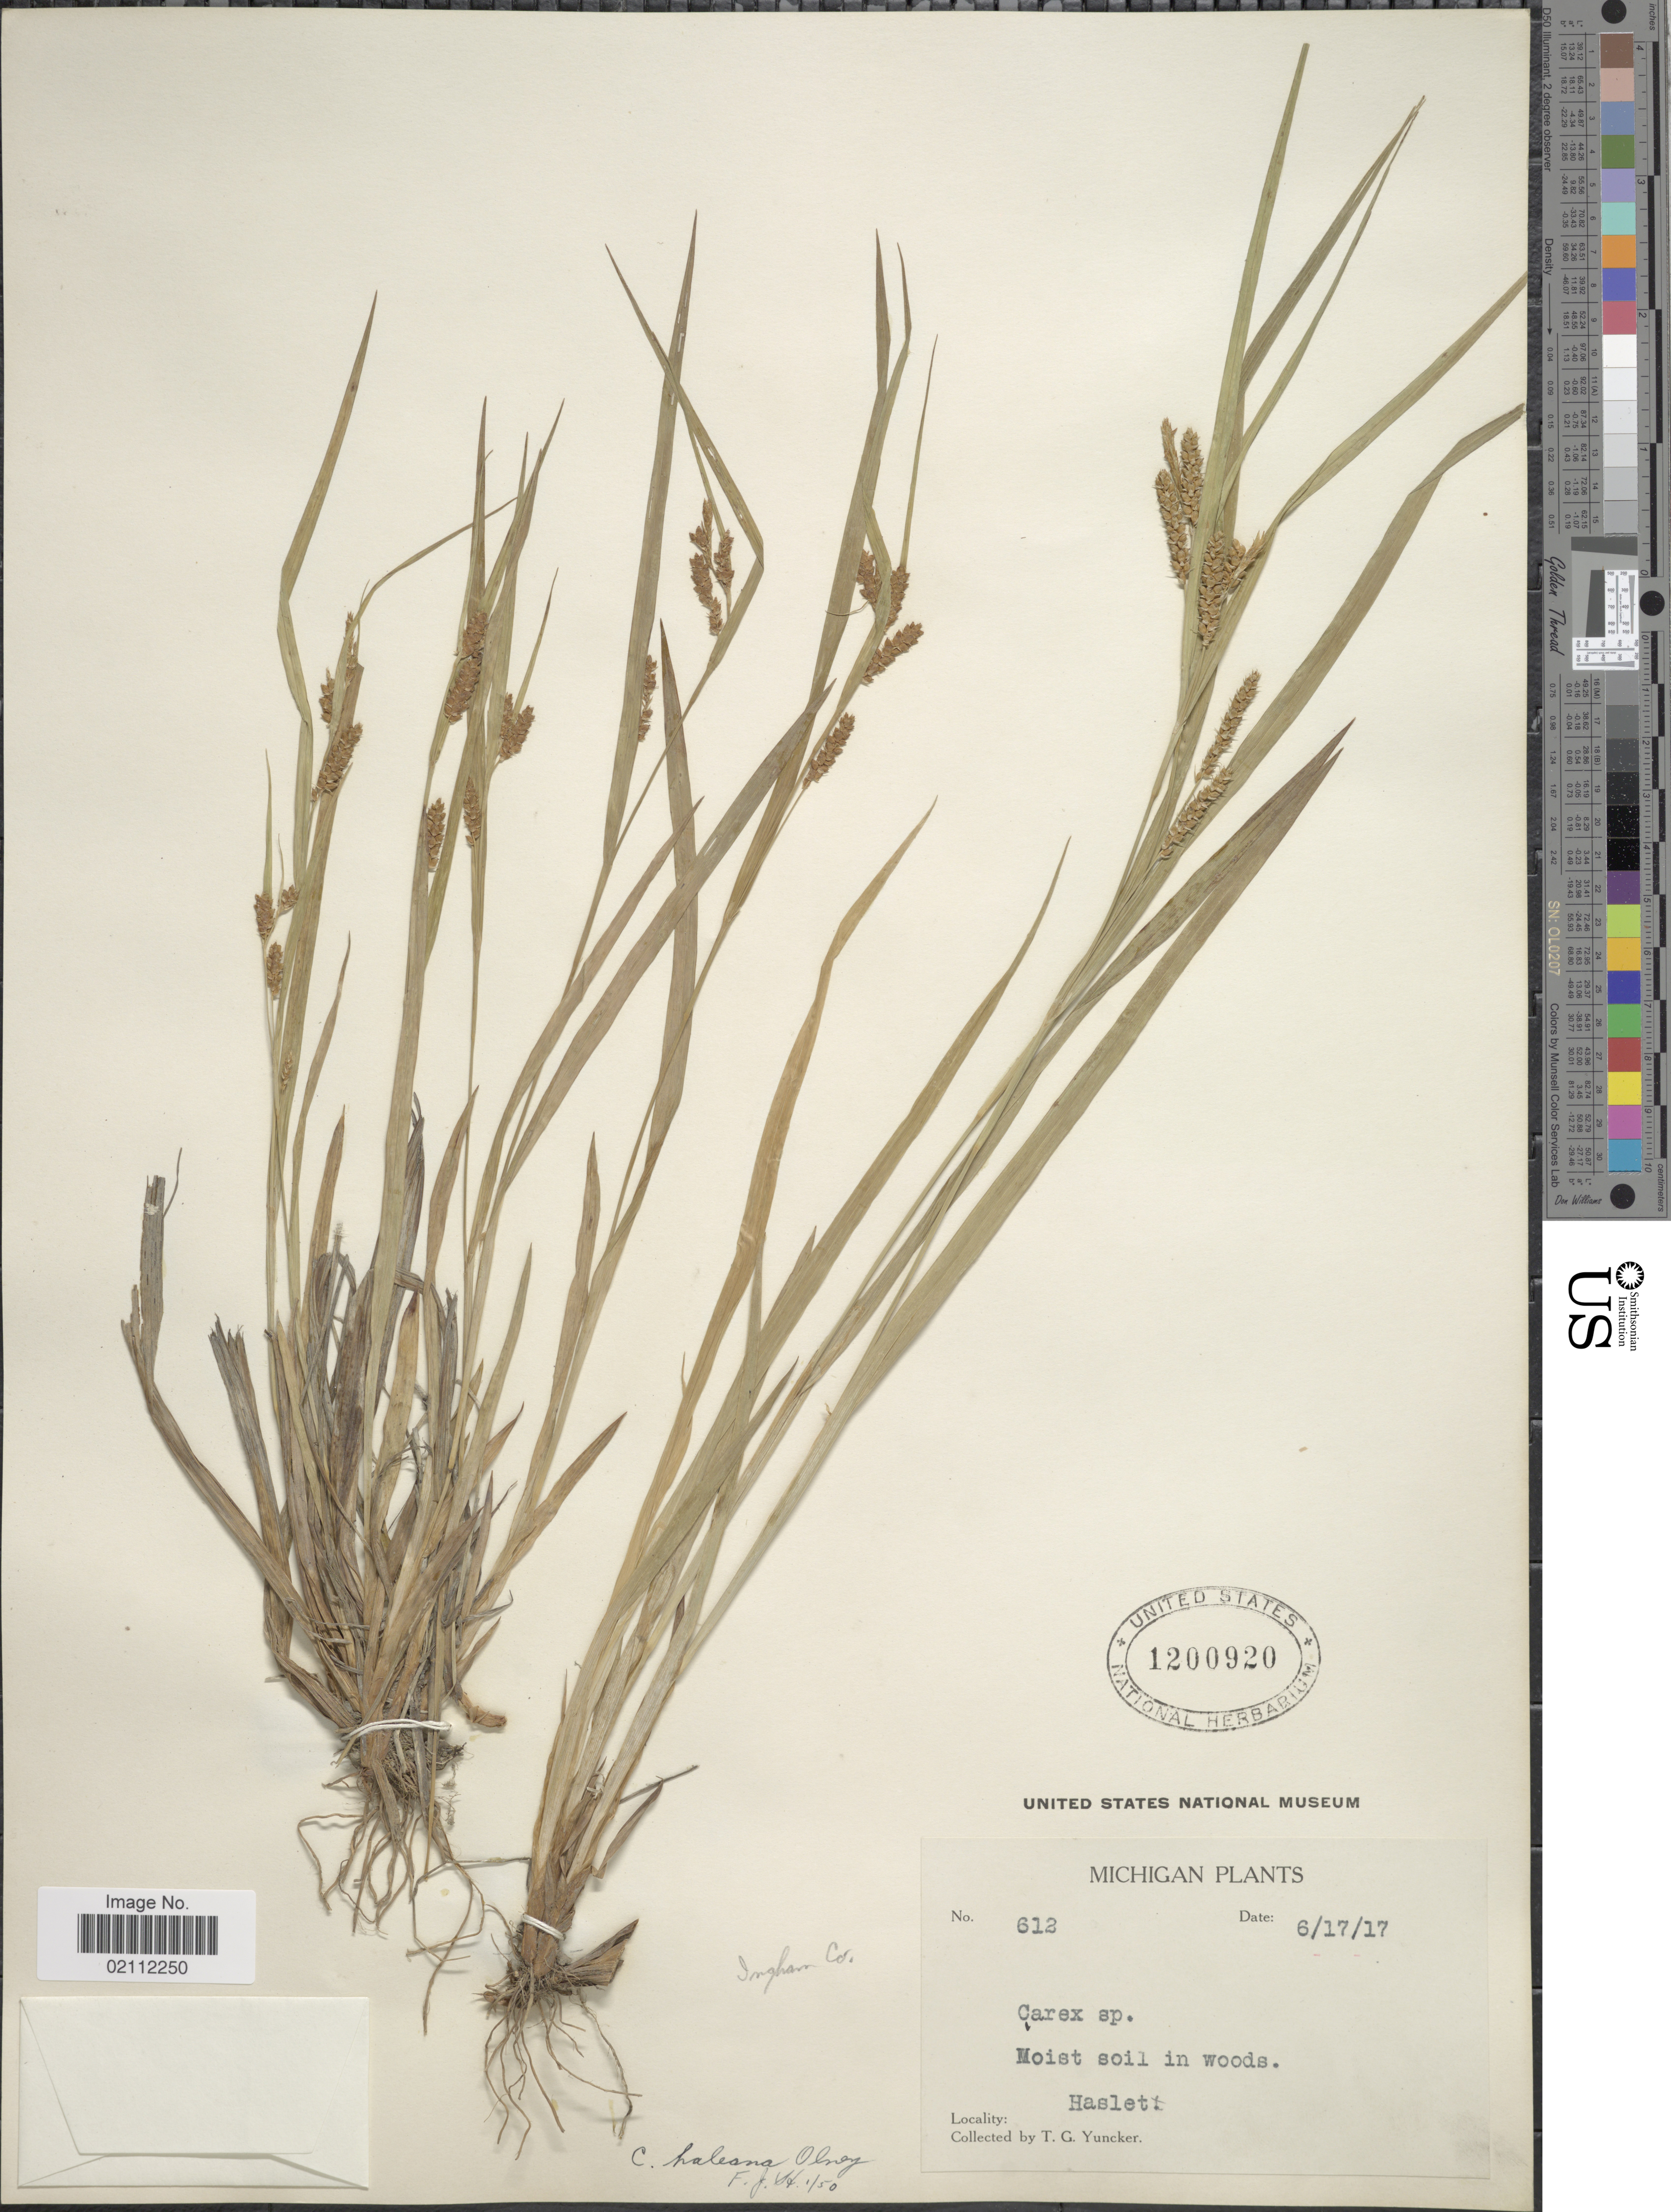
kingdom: Plantae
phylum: Tracheophyta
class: Liliopsida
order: Poales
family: Cyperaceae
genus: Carex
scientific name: Carex granularis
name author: Muhl. ex Willd.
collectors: T. G. Yuncker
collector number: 612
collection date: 1917-06-17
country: United States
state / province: Michigan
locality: Haslett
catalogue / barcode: US 1200920